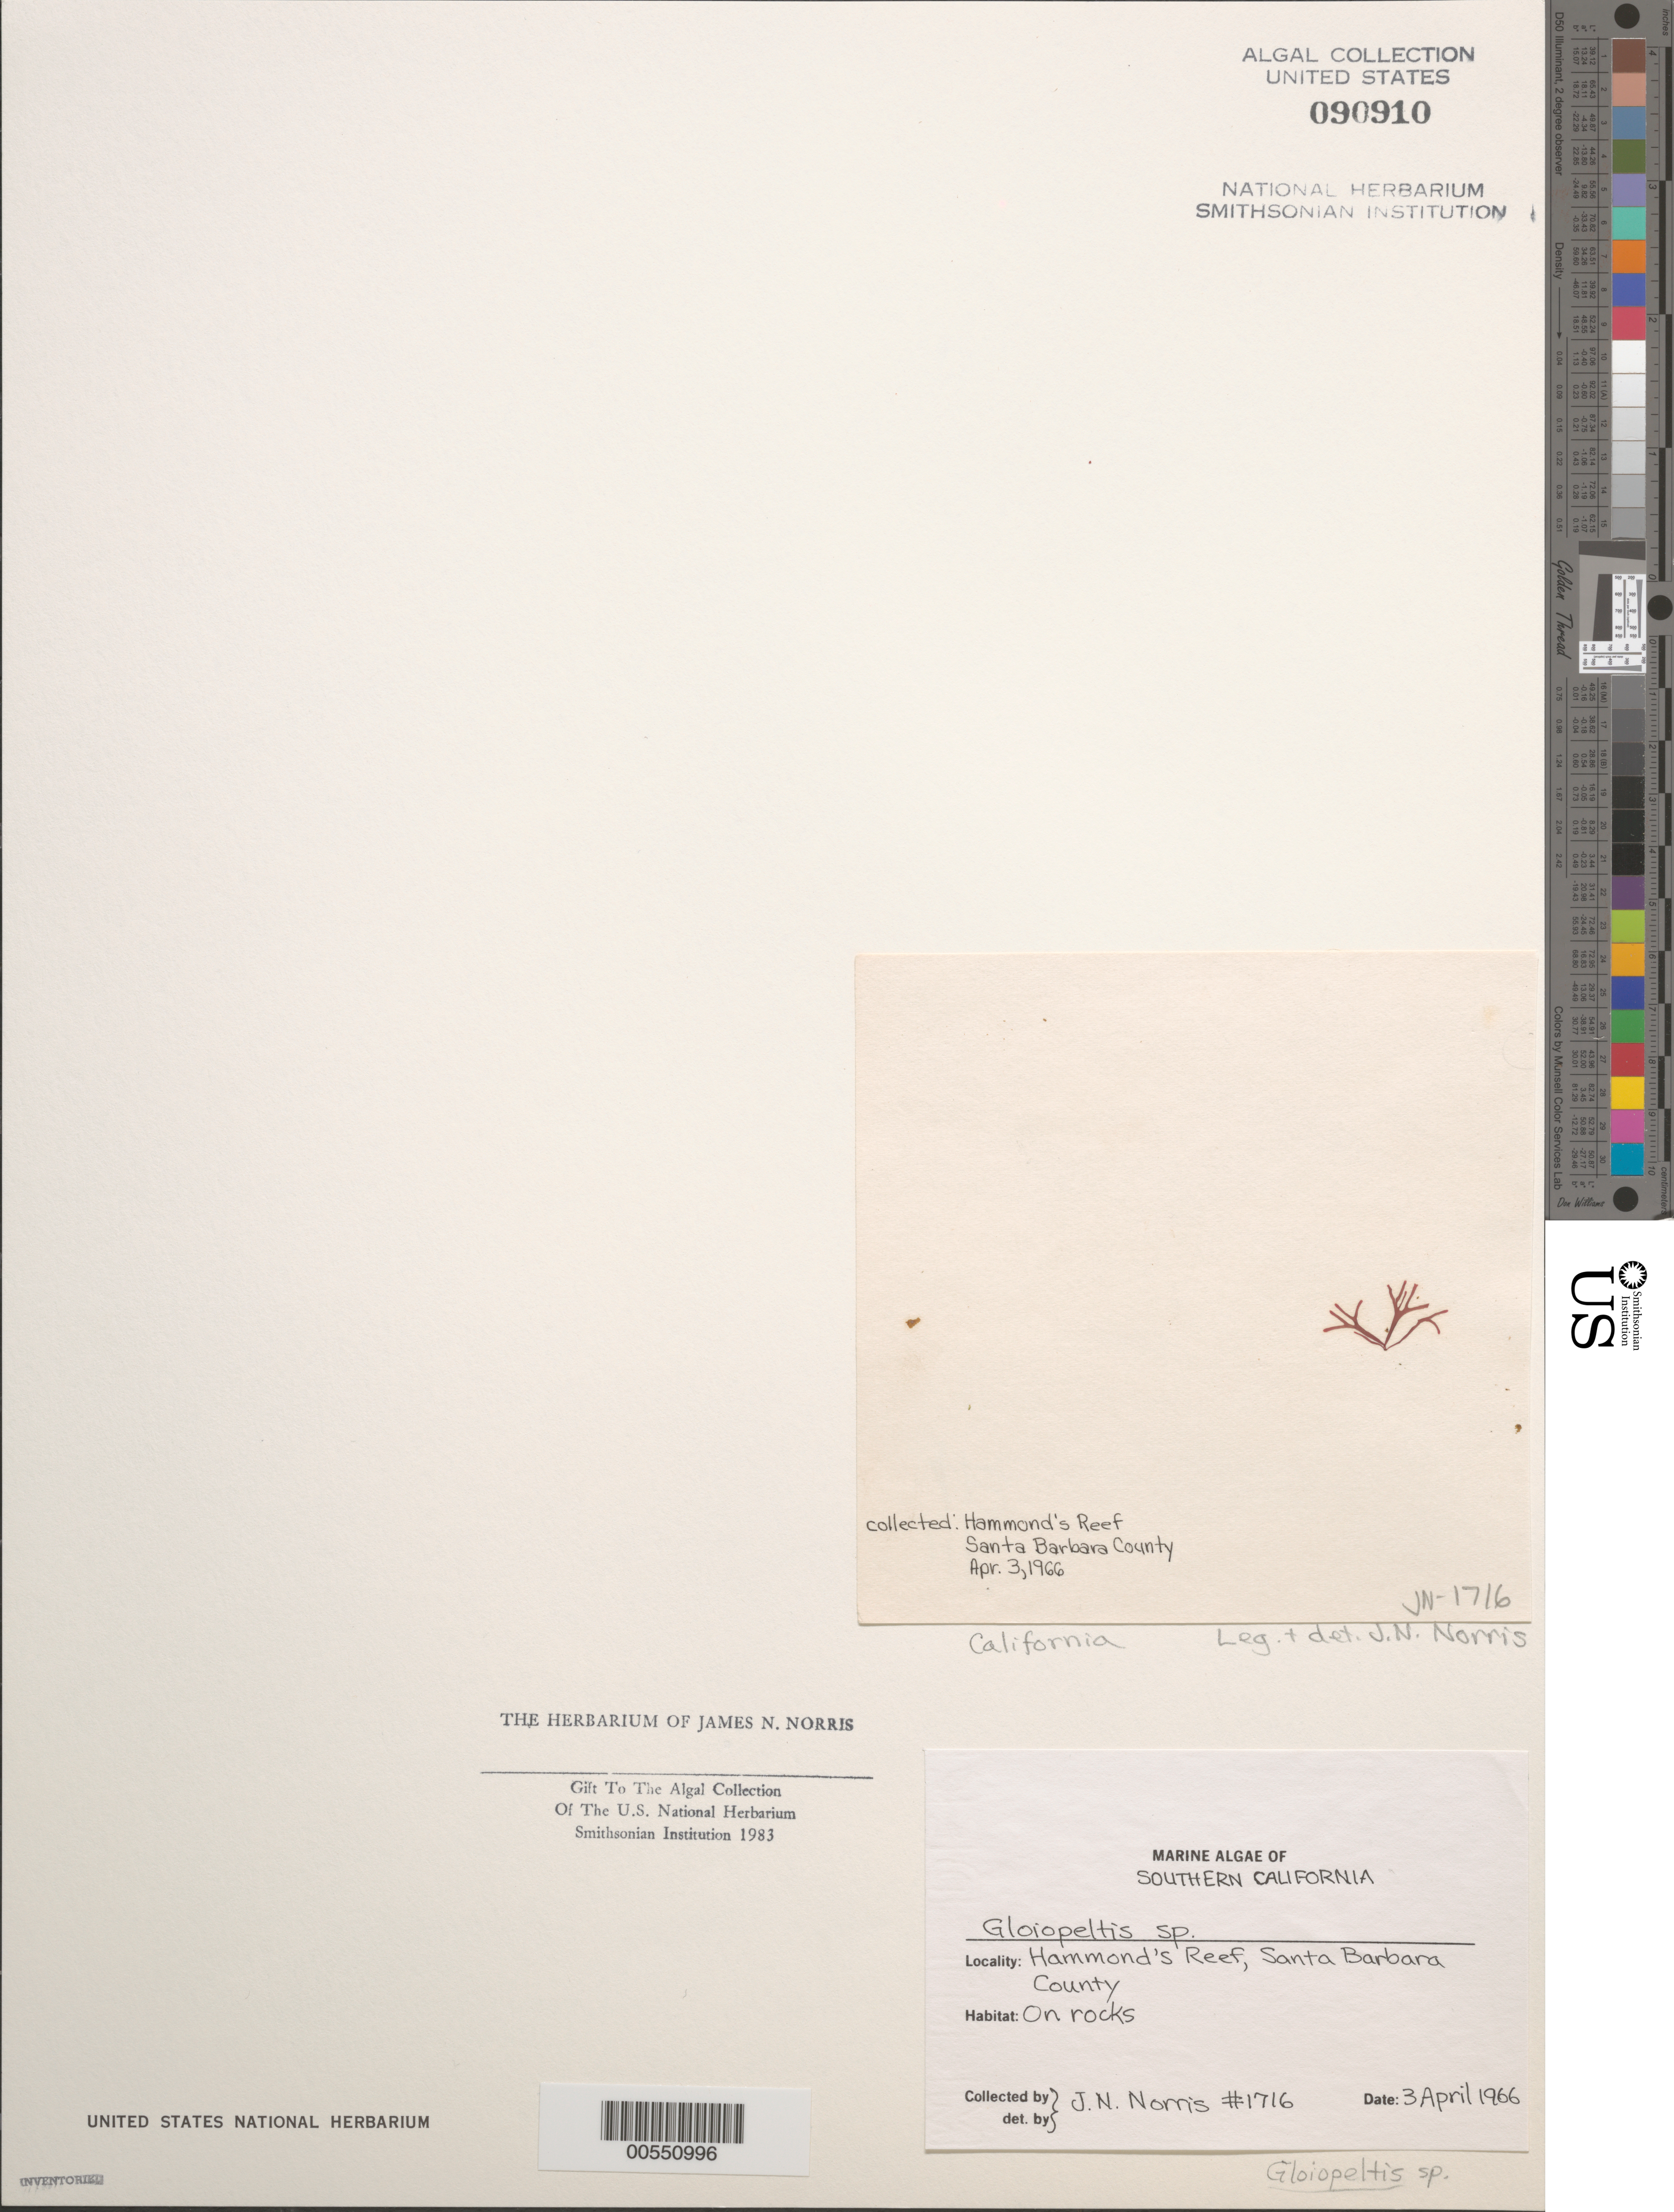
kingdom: Plantae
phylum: Rhodophyta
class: Florideophyceae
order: Gigartinales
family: Endocladiaceae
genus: Gloiopeltis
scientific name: Gloiopeltis sp.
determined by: Norris, James N.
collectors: J. N. Norris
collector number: JN-1716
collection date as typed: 03 Apr 1966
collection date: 1966-04-03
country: United States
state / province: California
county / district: Santa Barbara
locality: Hammond's Reef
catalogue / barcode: US 90910